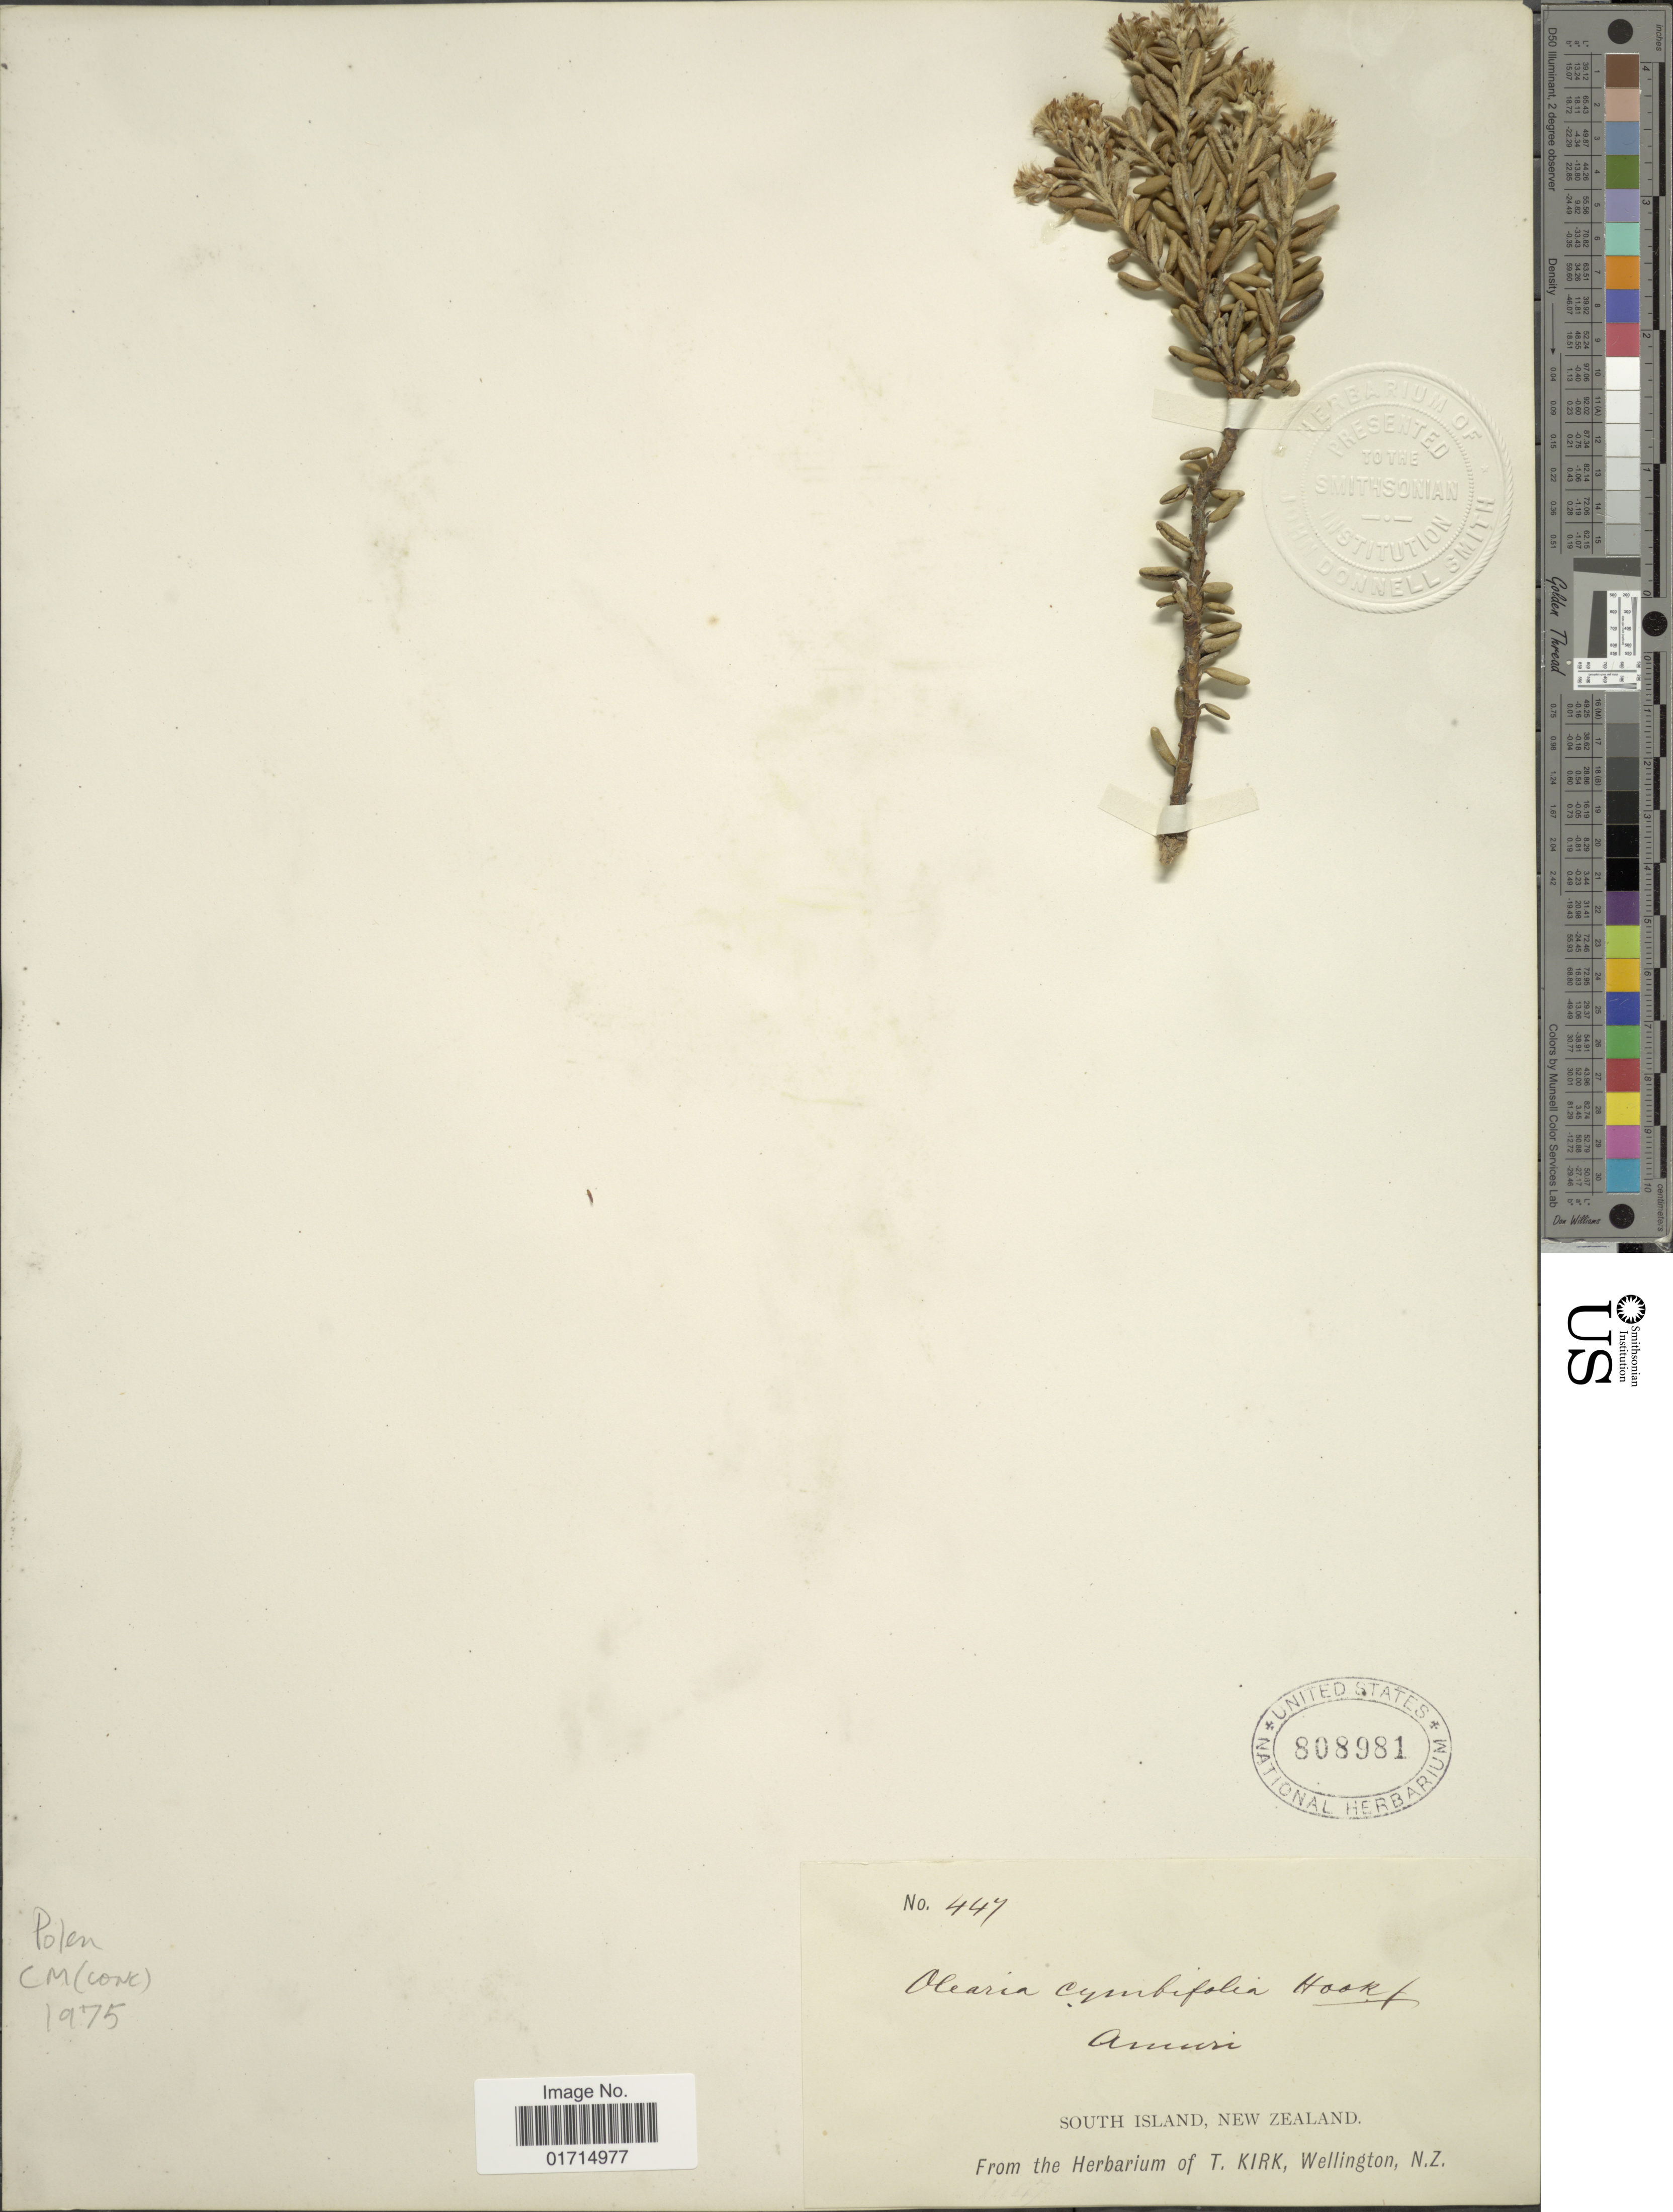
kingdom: Plantae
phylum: Tracheophyta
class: Magnoliopsida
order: Asterales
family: Asteraceae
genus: Olearia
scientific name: Olearia cymbifolia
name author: (Hook. f.) Cheeseman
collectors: ex Herb. T. Kirk, Wellington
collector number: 447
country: New Zealand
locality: South Island, New Zealand, Amuri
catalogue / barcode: US 808981